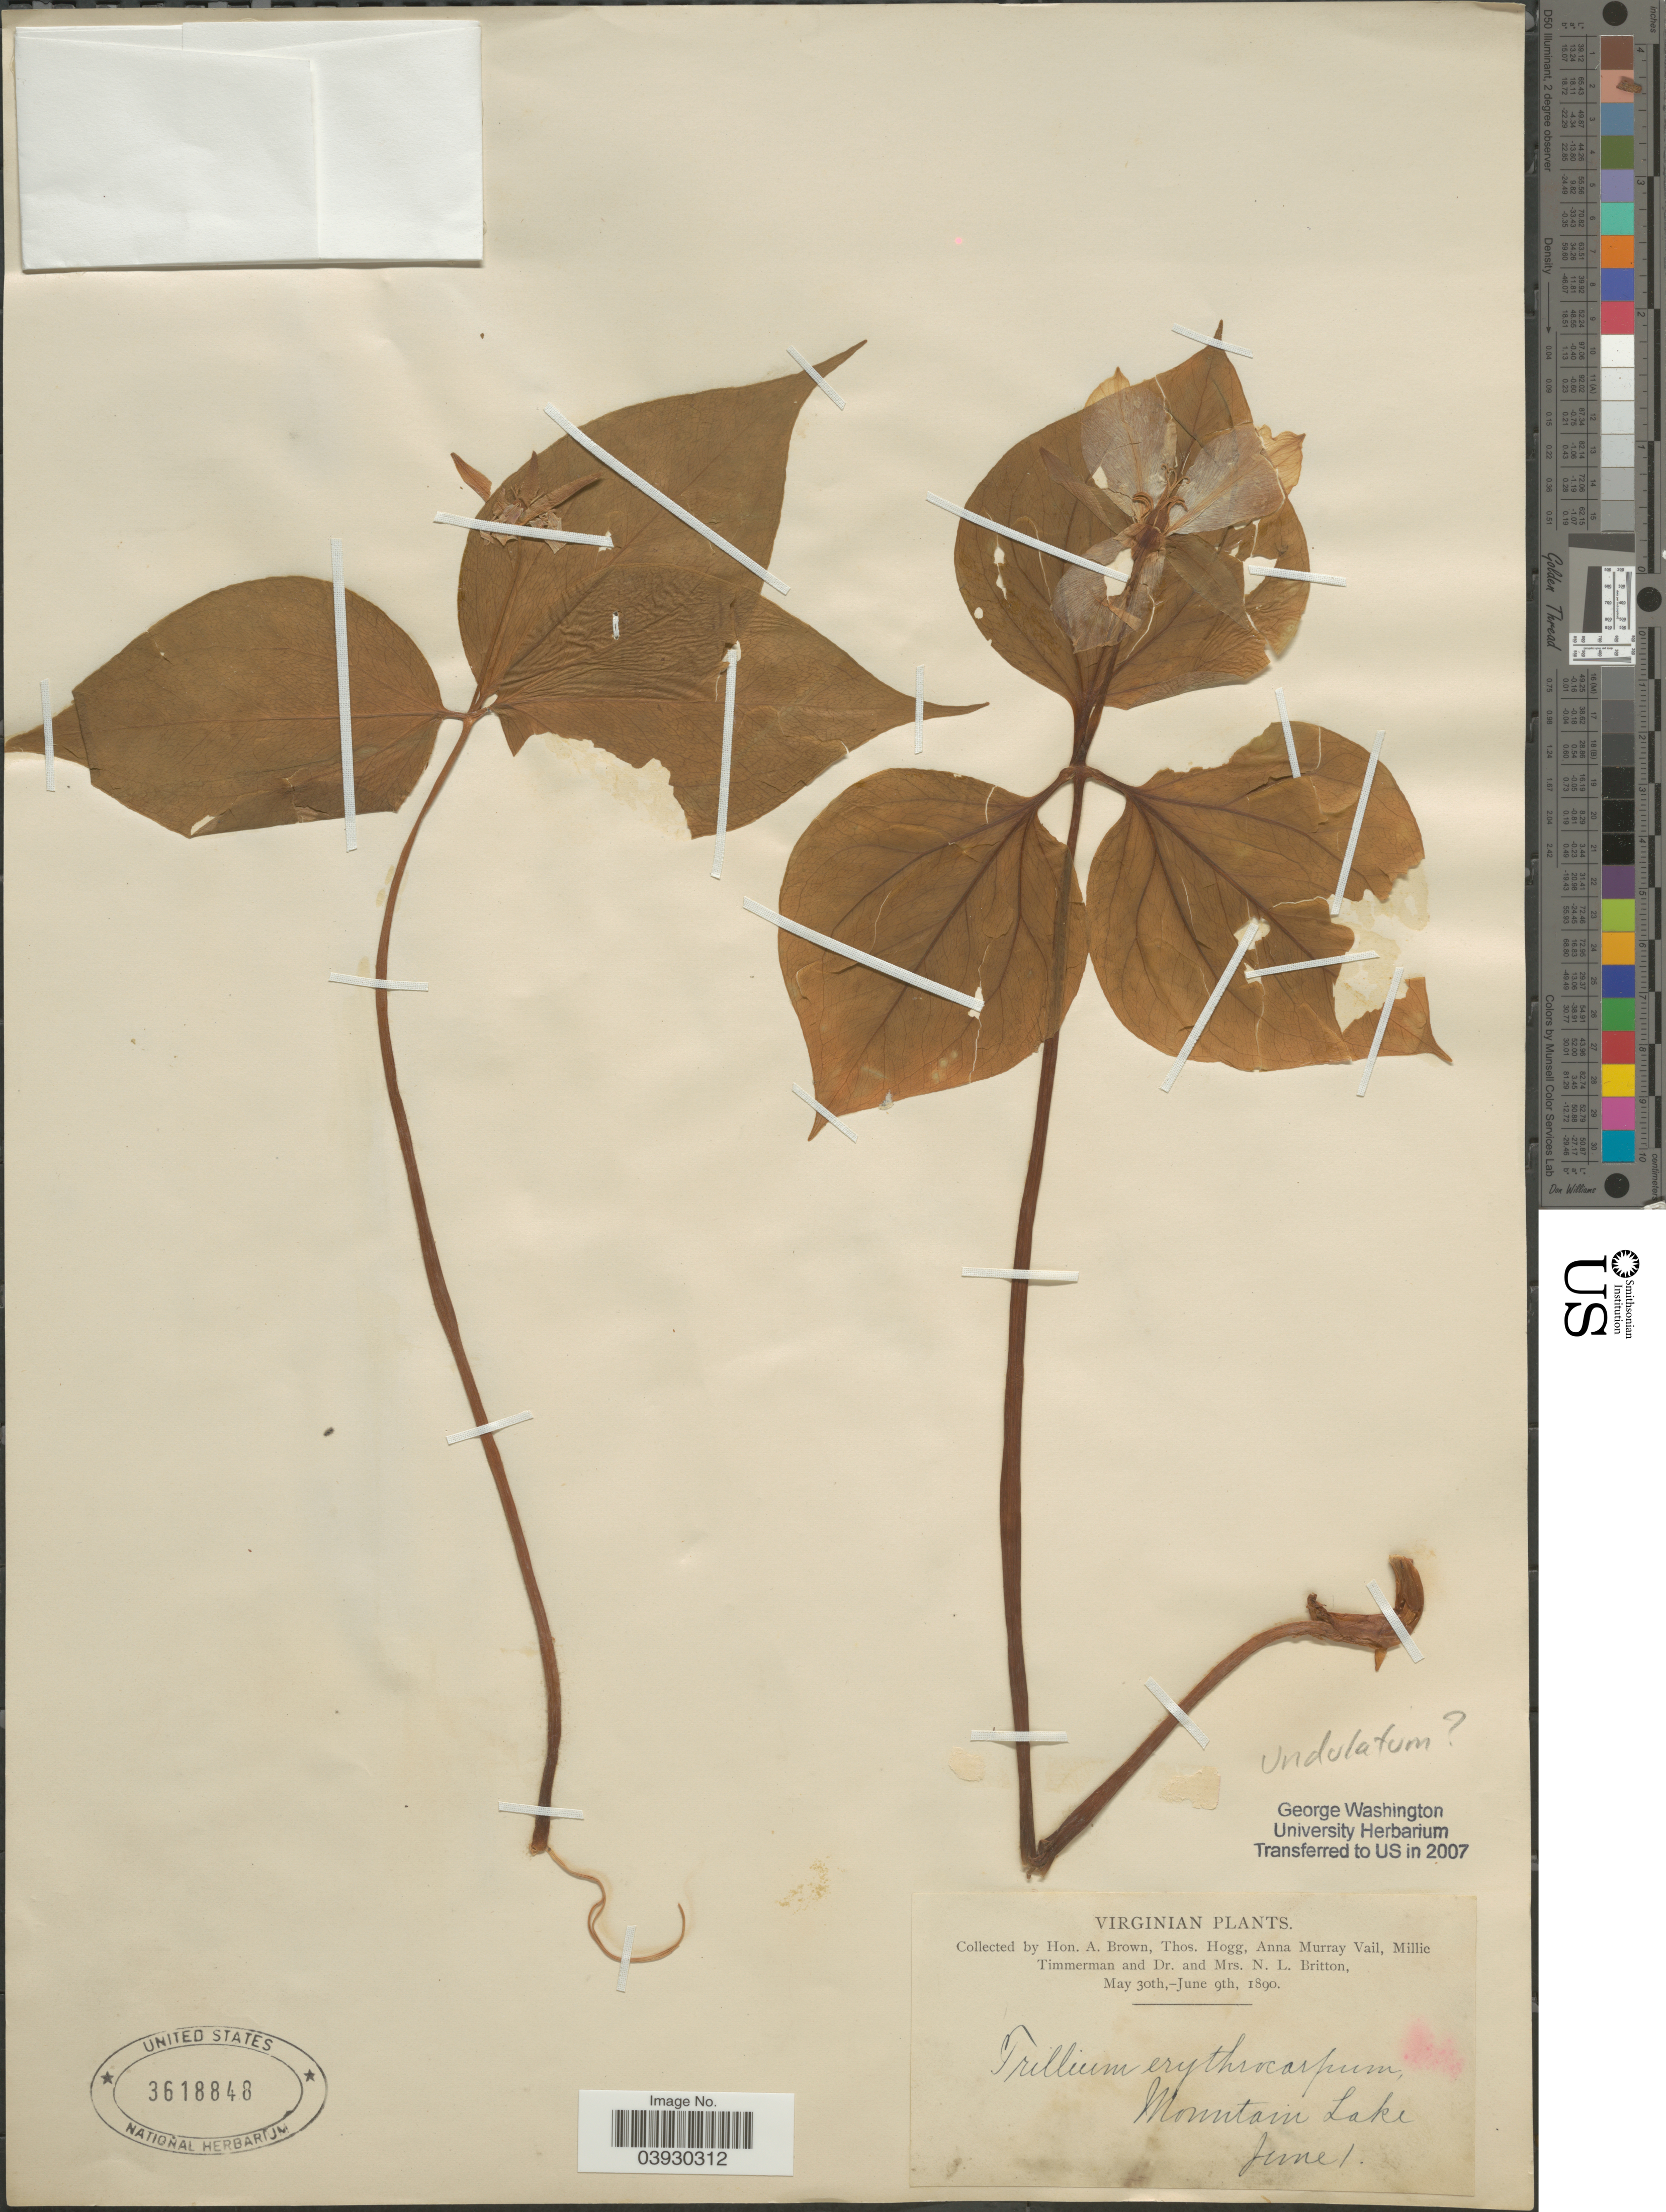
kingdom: Plantae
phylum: Tracheophyta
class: Liliopsida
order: Liliales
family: Melanthiaceae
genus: Trillium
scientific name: Trillium undulatum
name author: Willd.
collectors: H. A. Brown, T. Hogg, A. Vail, M. Timmerman & et al.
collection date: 1890-06-01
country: United States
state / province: Virginia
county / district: Giles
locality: Mountain Lake.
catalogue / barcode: US 3618848